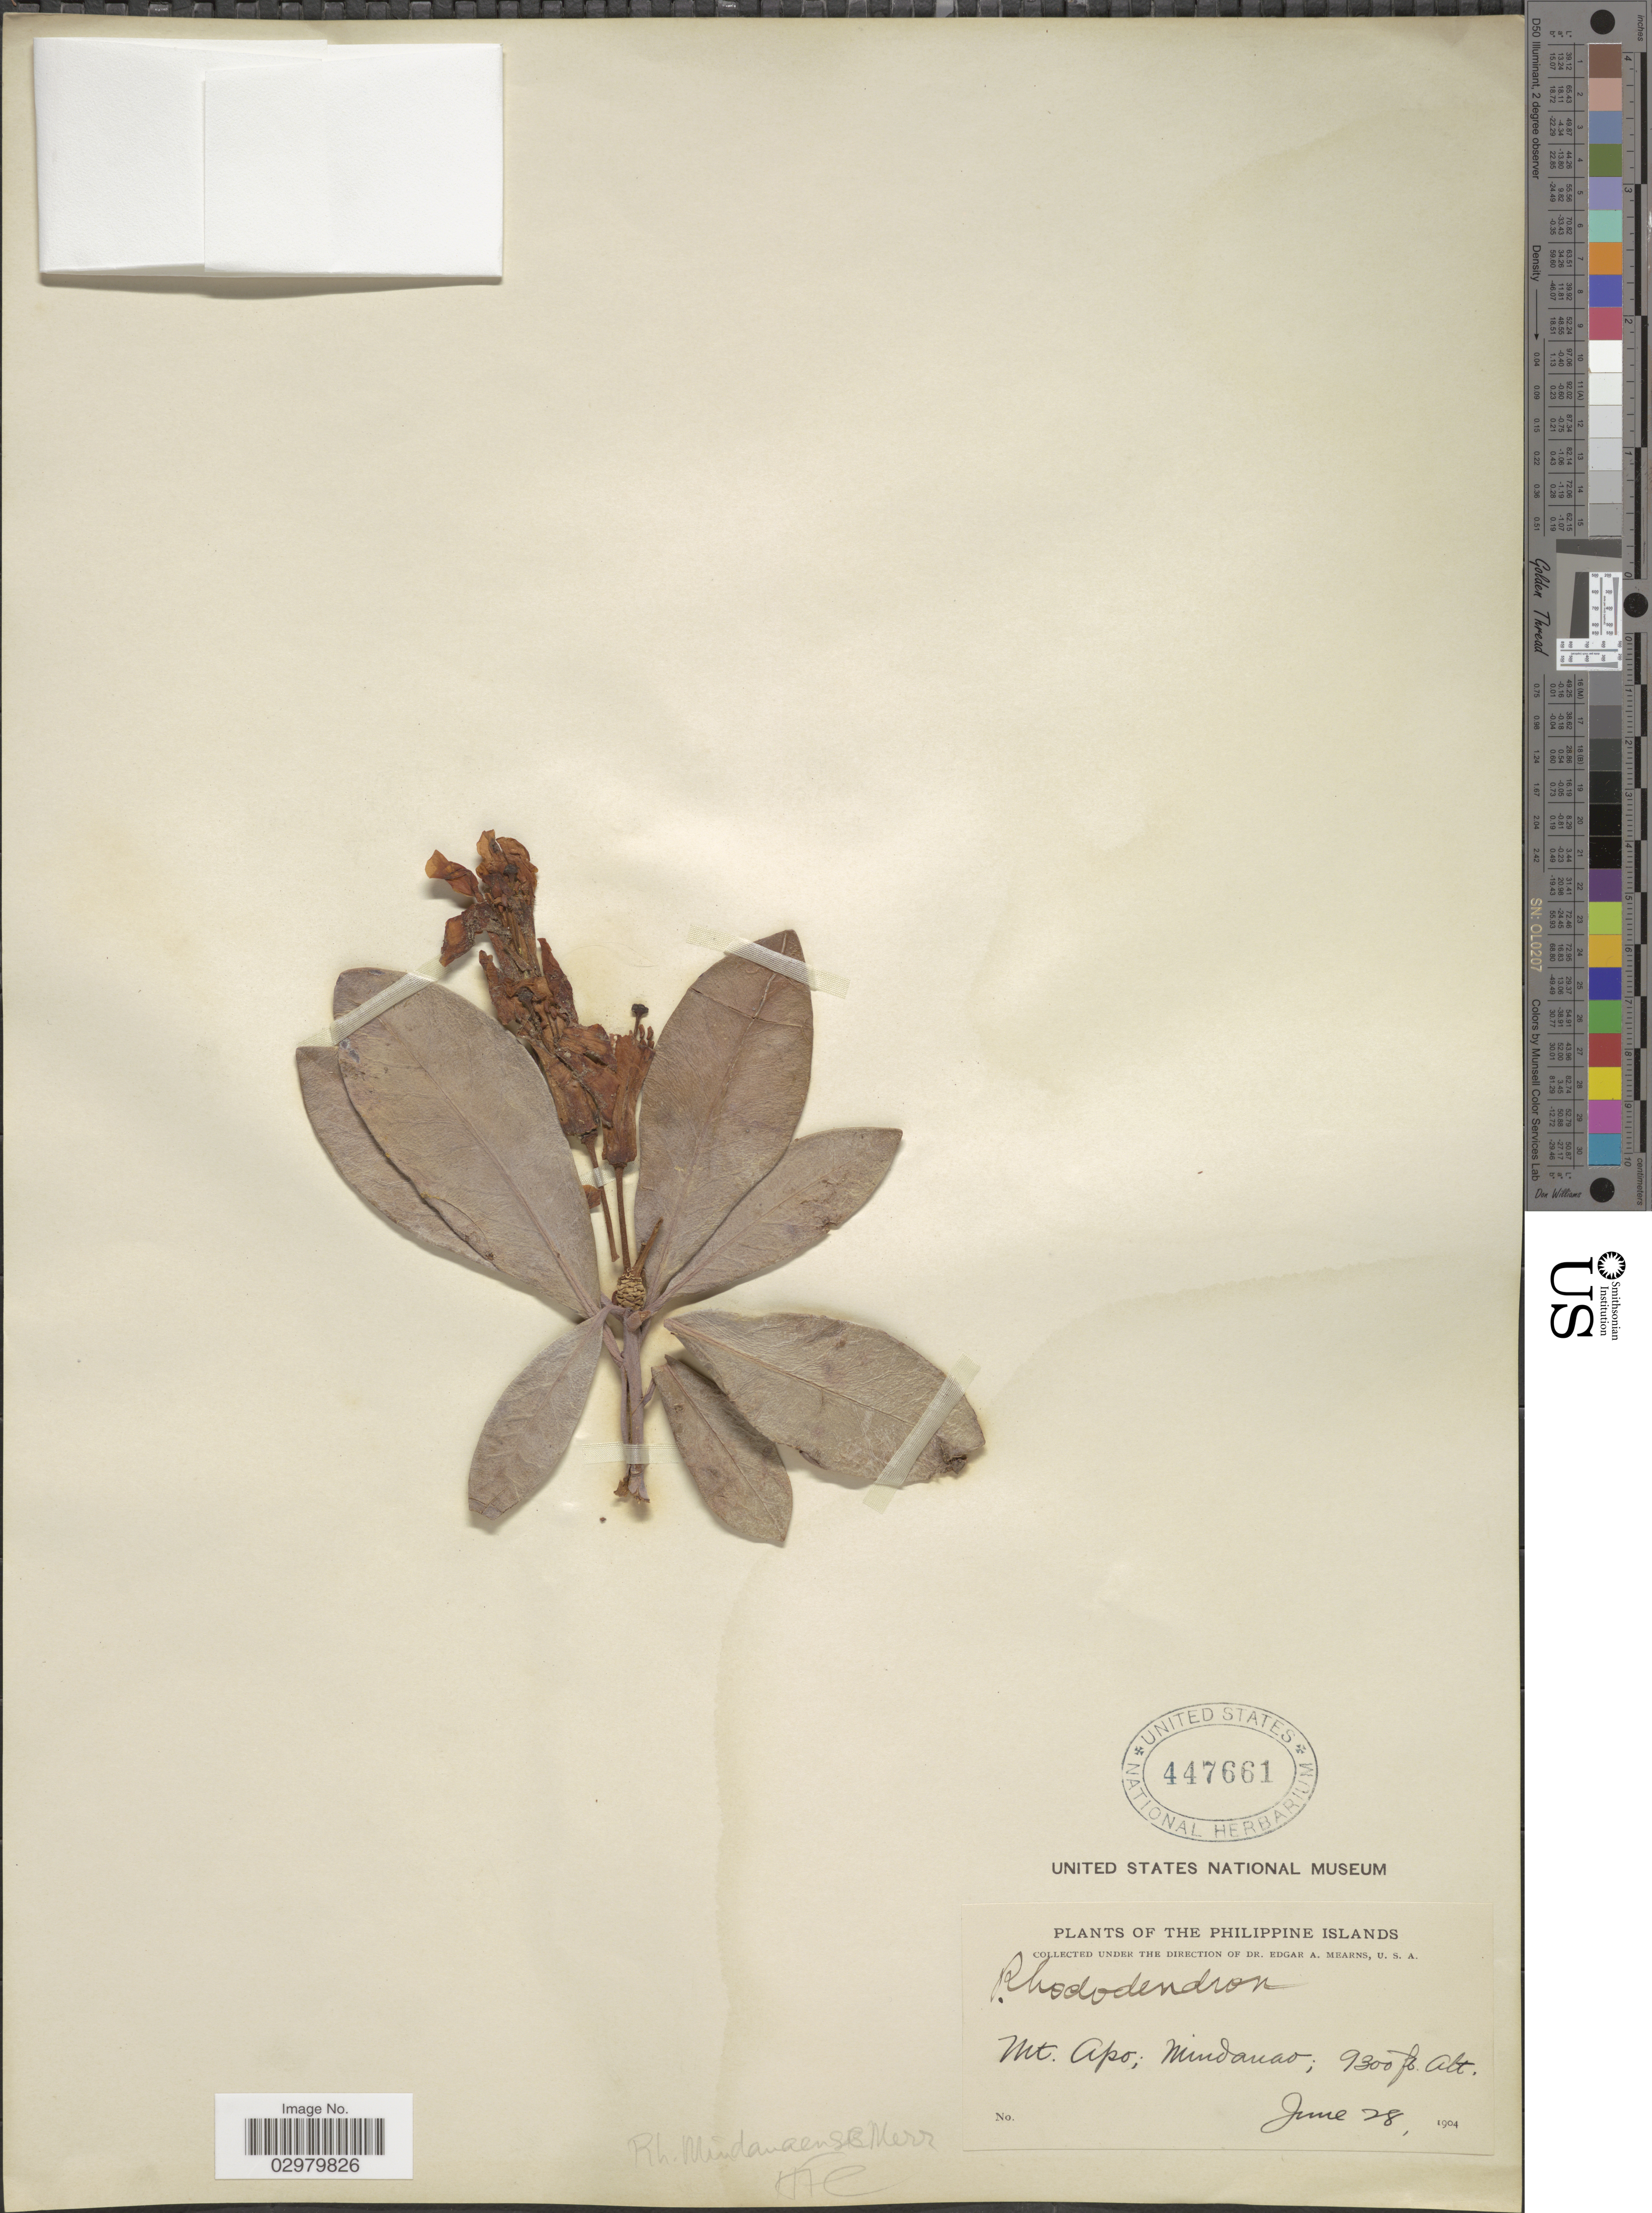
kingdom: Plantae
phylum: Tracheophyta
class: Magnoliopsida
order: Ericales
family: Ericaceae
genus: Rhododendron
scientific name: Rhododendron mindanaense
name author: Merr.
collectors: E. A. Mearns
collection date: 1904-06-28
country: Philippines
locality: Philippine Islands. Mt Apo, Mindanao.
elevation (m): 2835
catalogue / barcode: US 447661